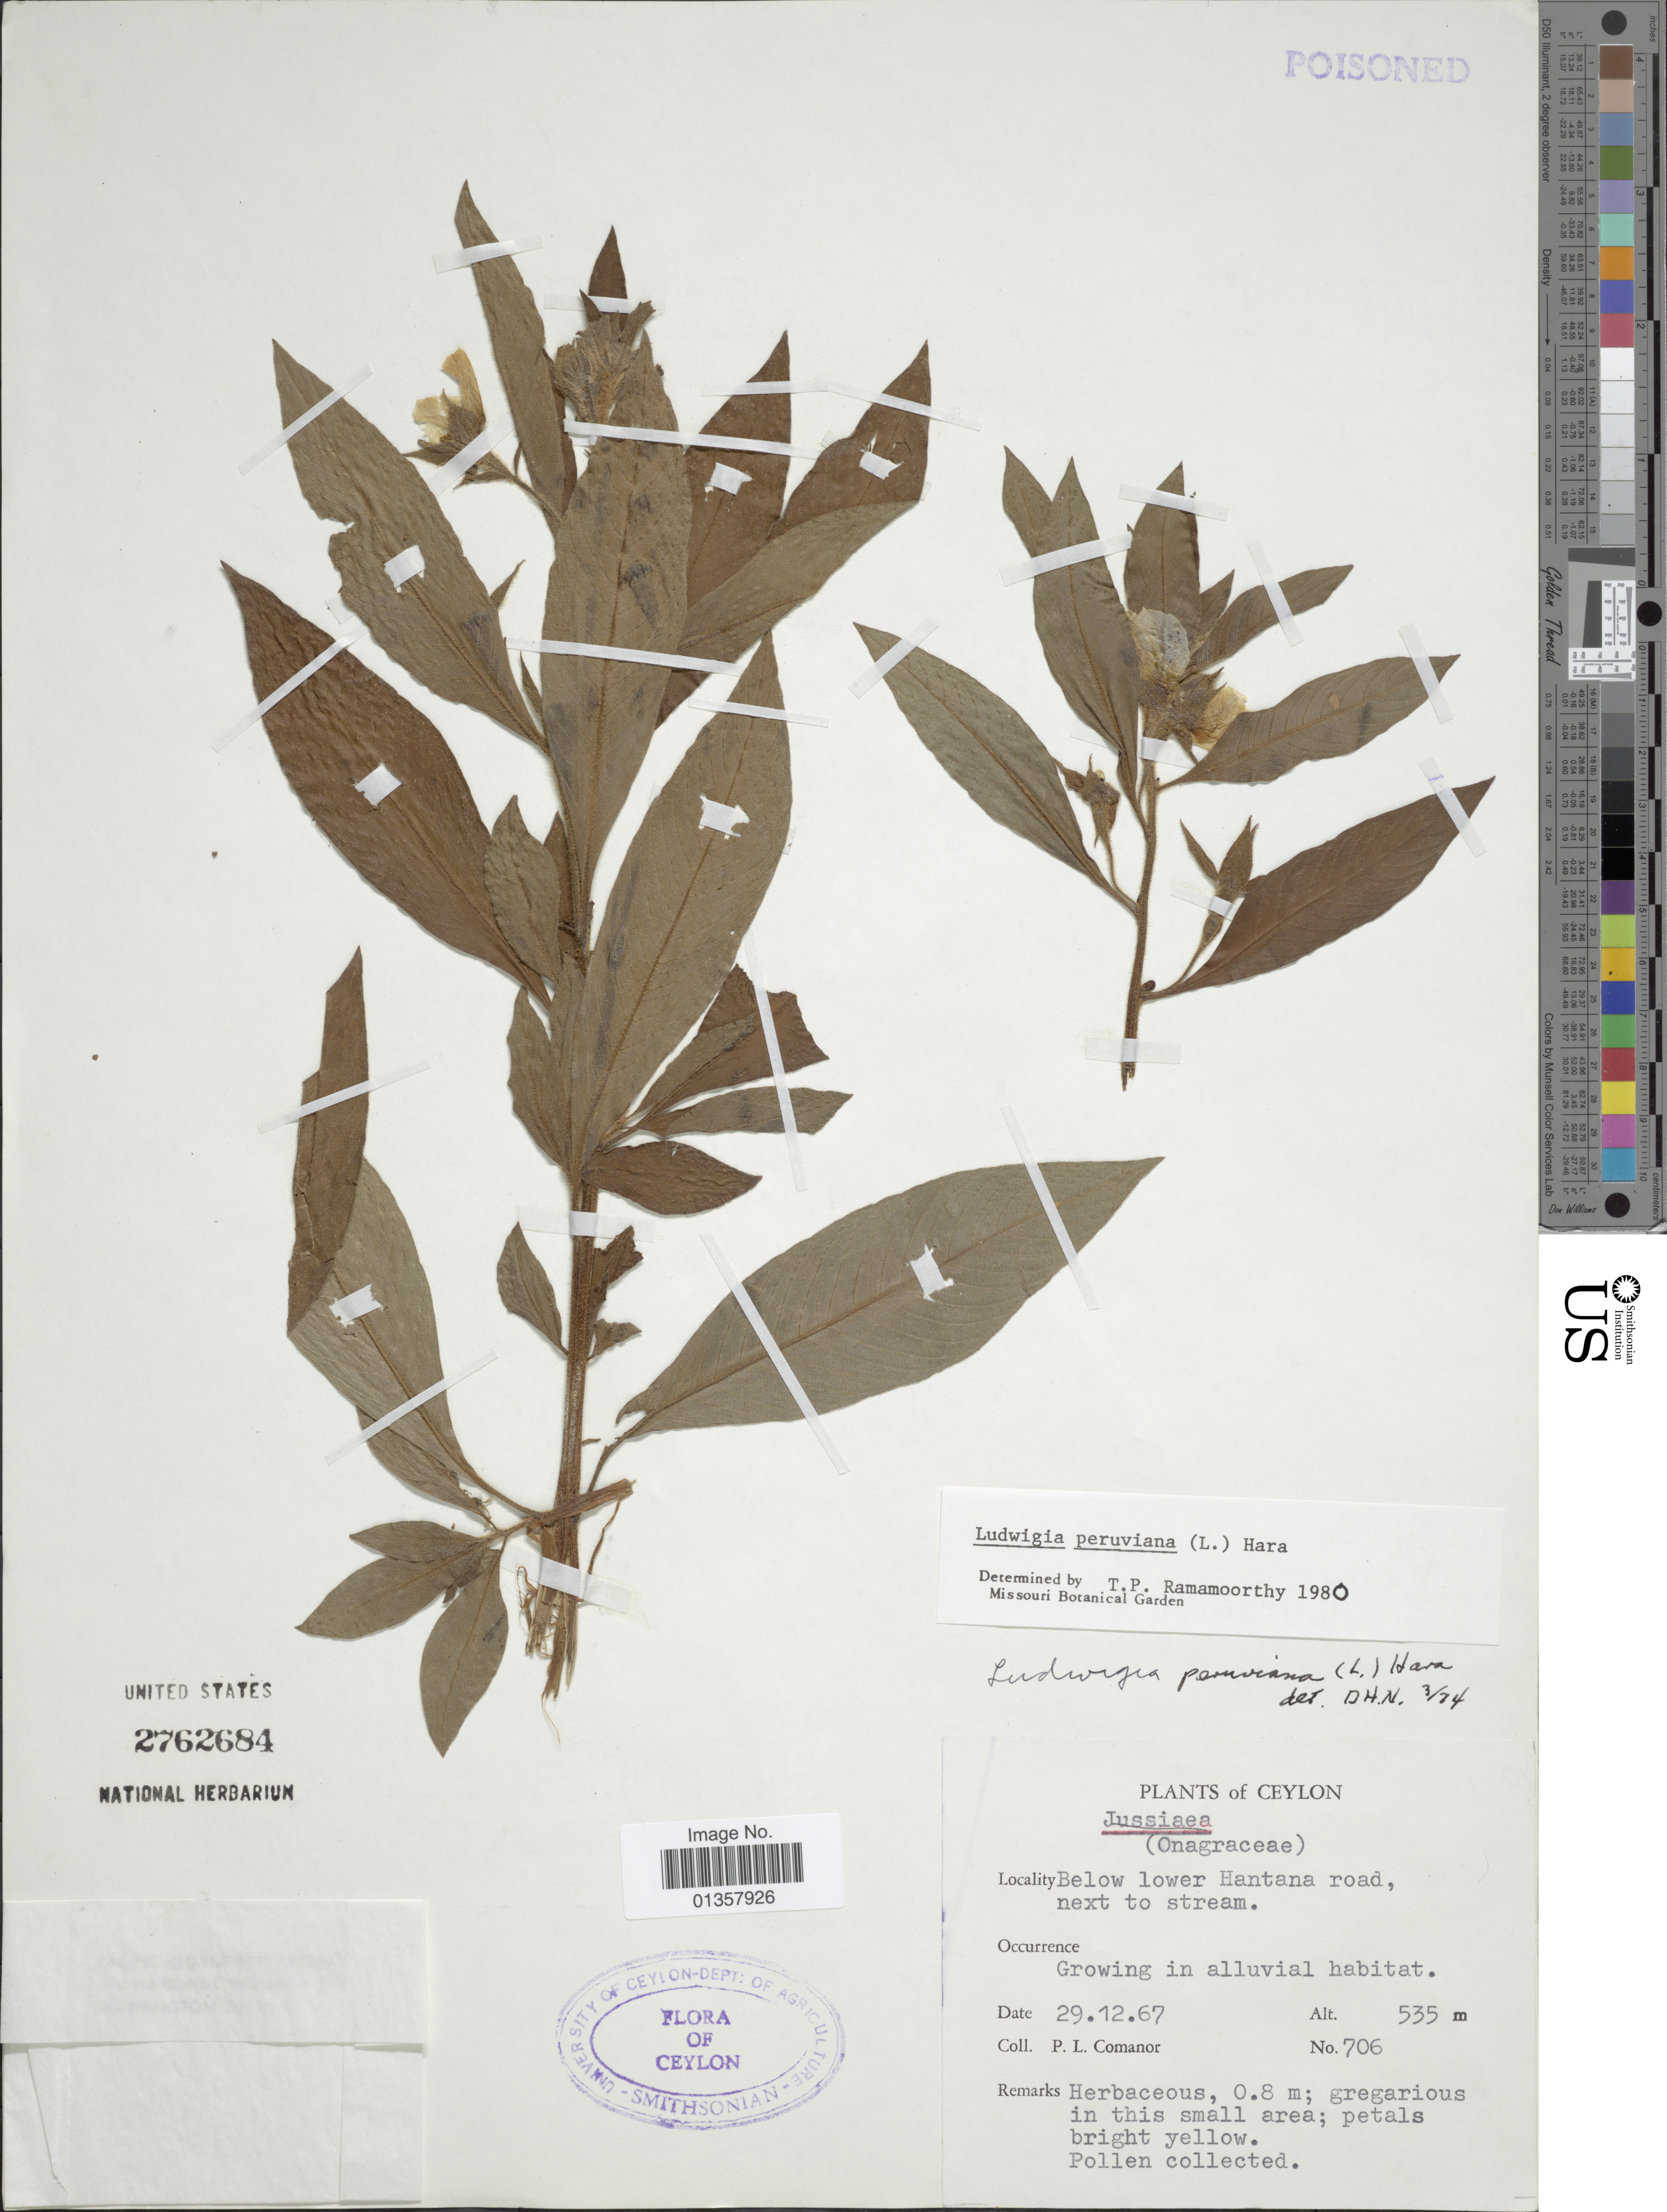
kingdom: Plantae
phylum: Tracheophyta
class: Magnoliopsida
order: Myrtales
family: Onagraceae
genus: Ludwigia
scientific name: Ludwigia peruviana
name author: (L.) H. Hara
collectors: P. Comanor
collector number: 706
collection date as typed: Transcribed d/m/y: 29/12/67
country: Sri Lanka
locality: Ceylon. Below lower Hantana road, next to stream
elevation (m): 535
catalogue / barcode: US 2762684